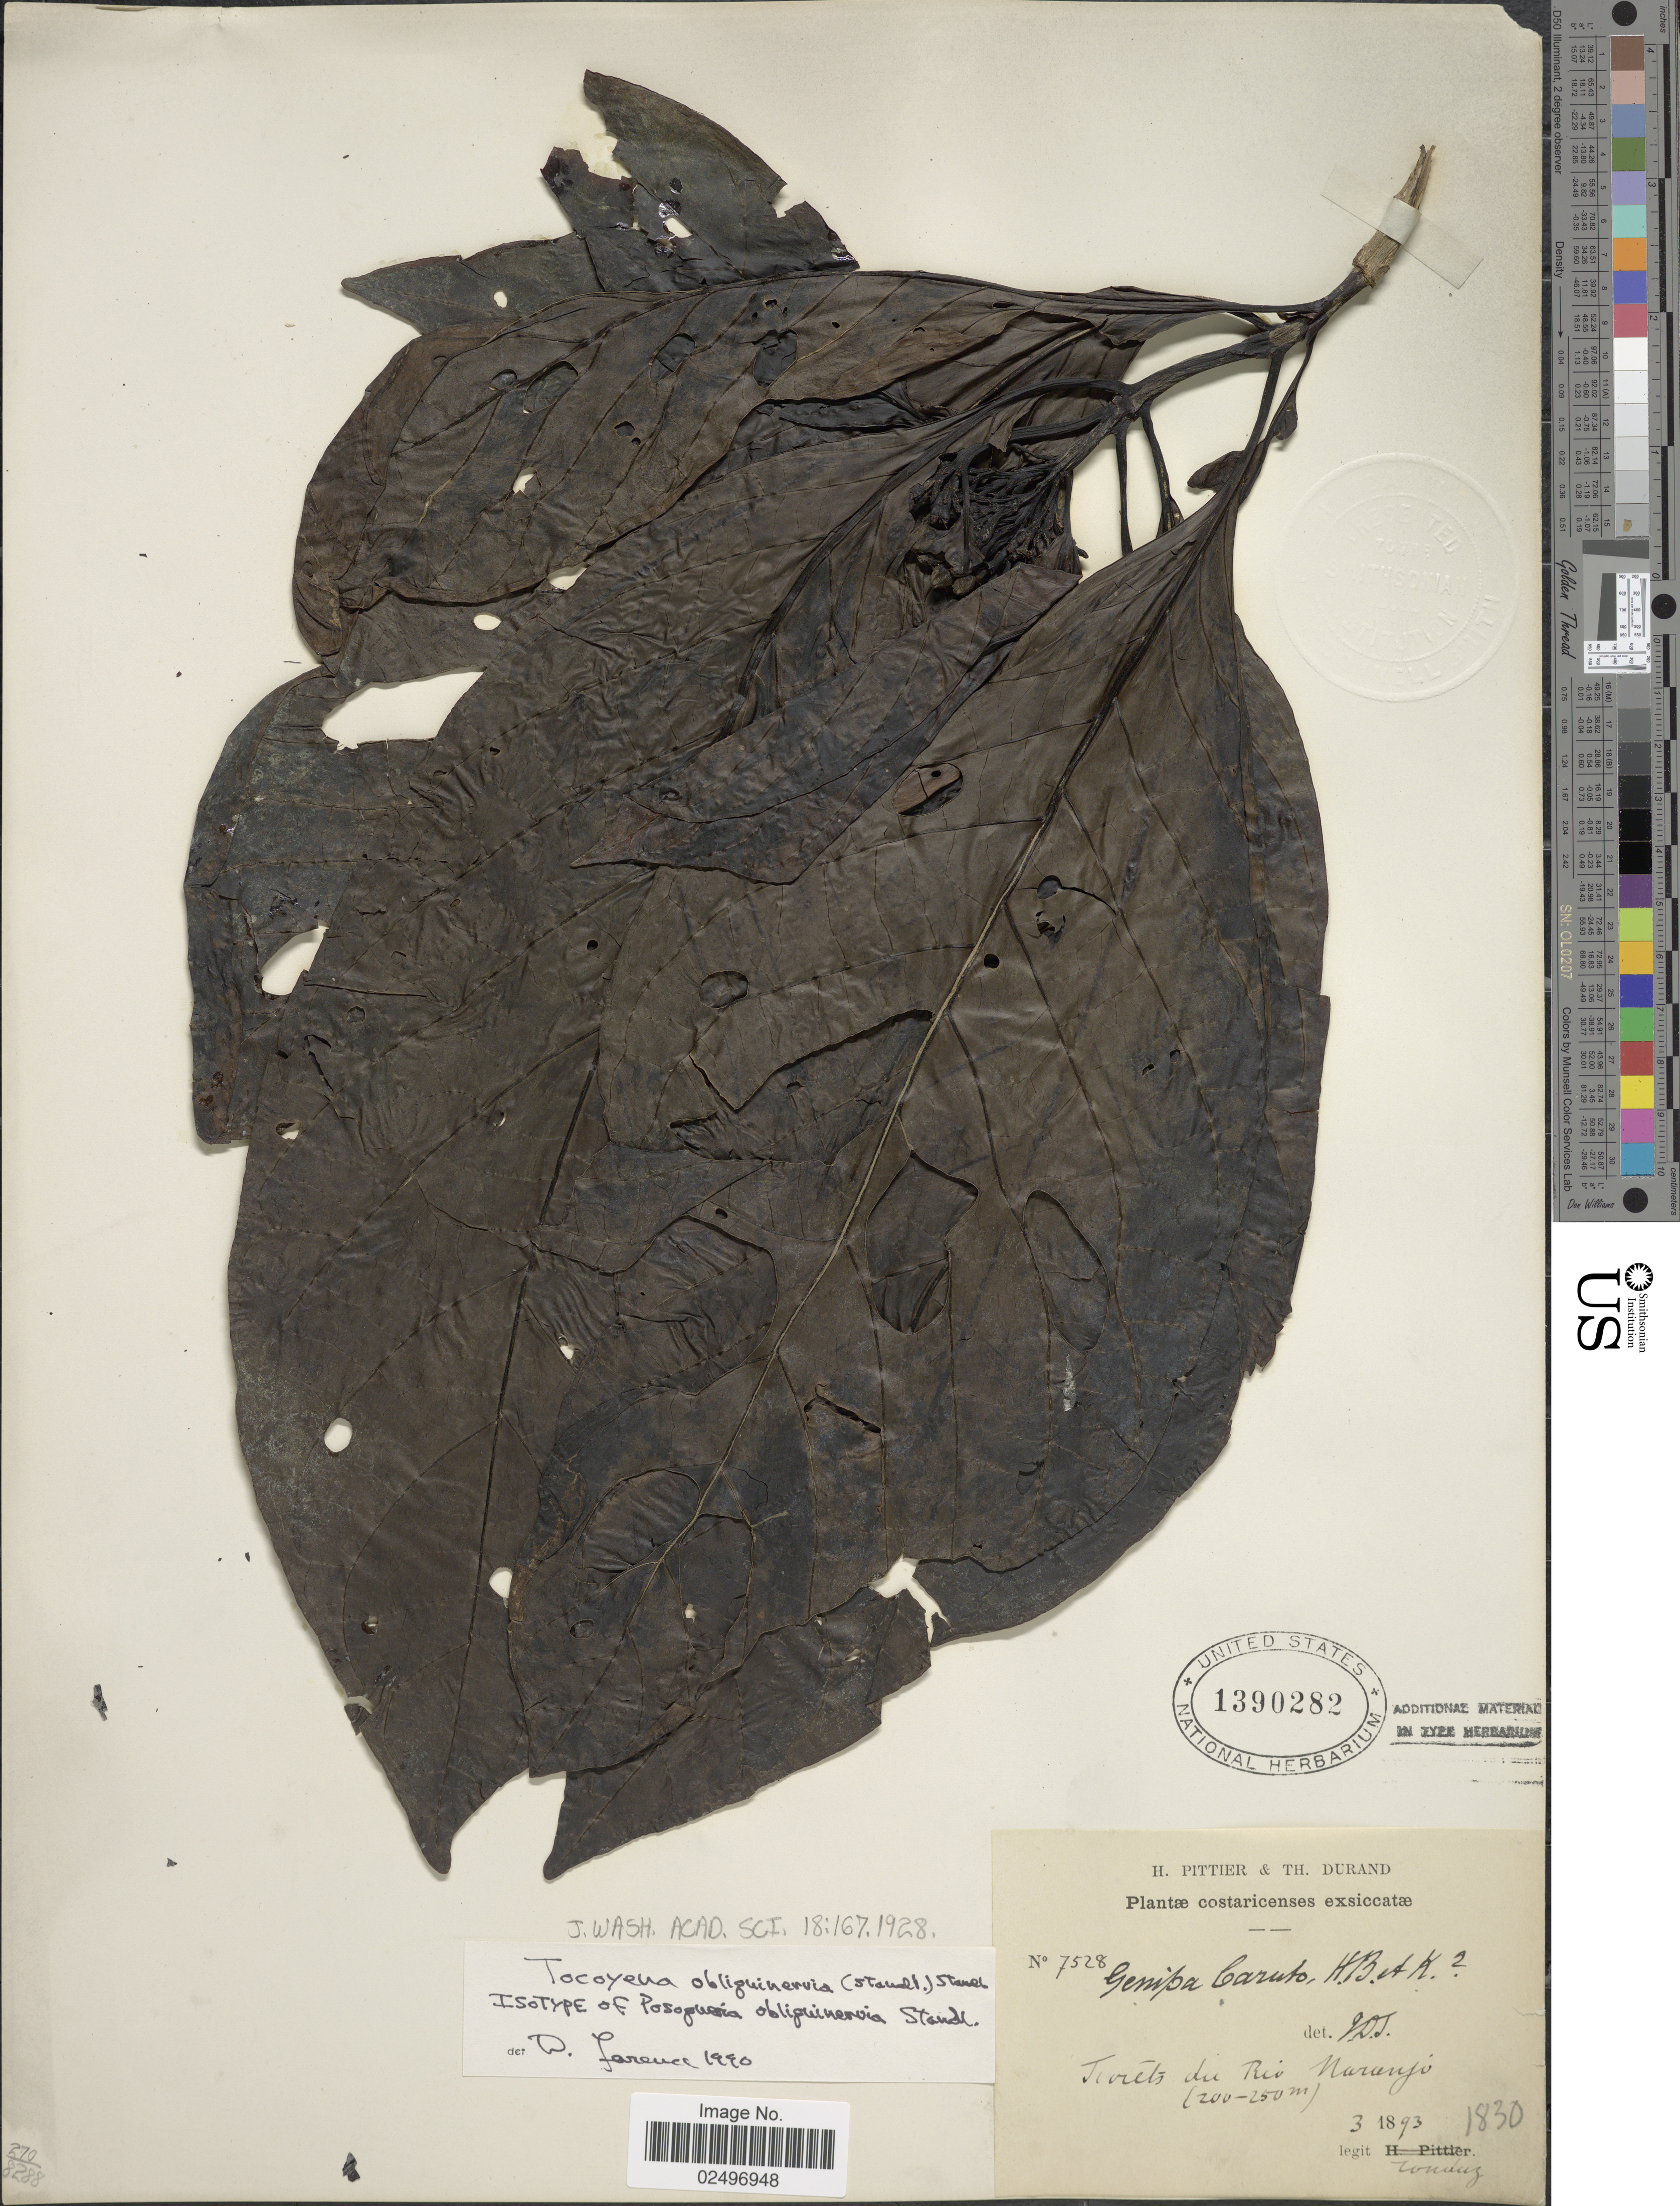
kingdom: Plantae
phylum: Tracheophyta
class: Magnoliopsida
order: Gentianales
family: Rubiaceae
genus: Posoqueria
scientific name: Posoqueria obliquinervia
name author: Standl.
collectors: A. Tonduz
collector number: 7528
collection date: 1893-03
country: Costa Rica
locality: Forets du Rio Naranjo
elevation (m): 200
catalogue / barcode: US 1390282